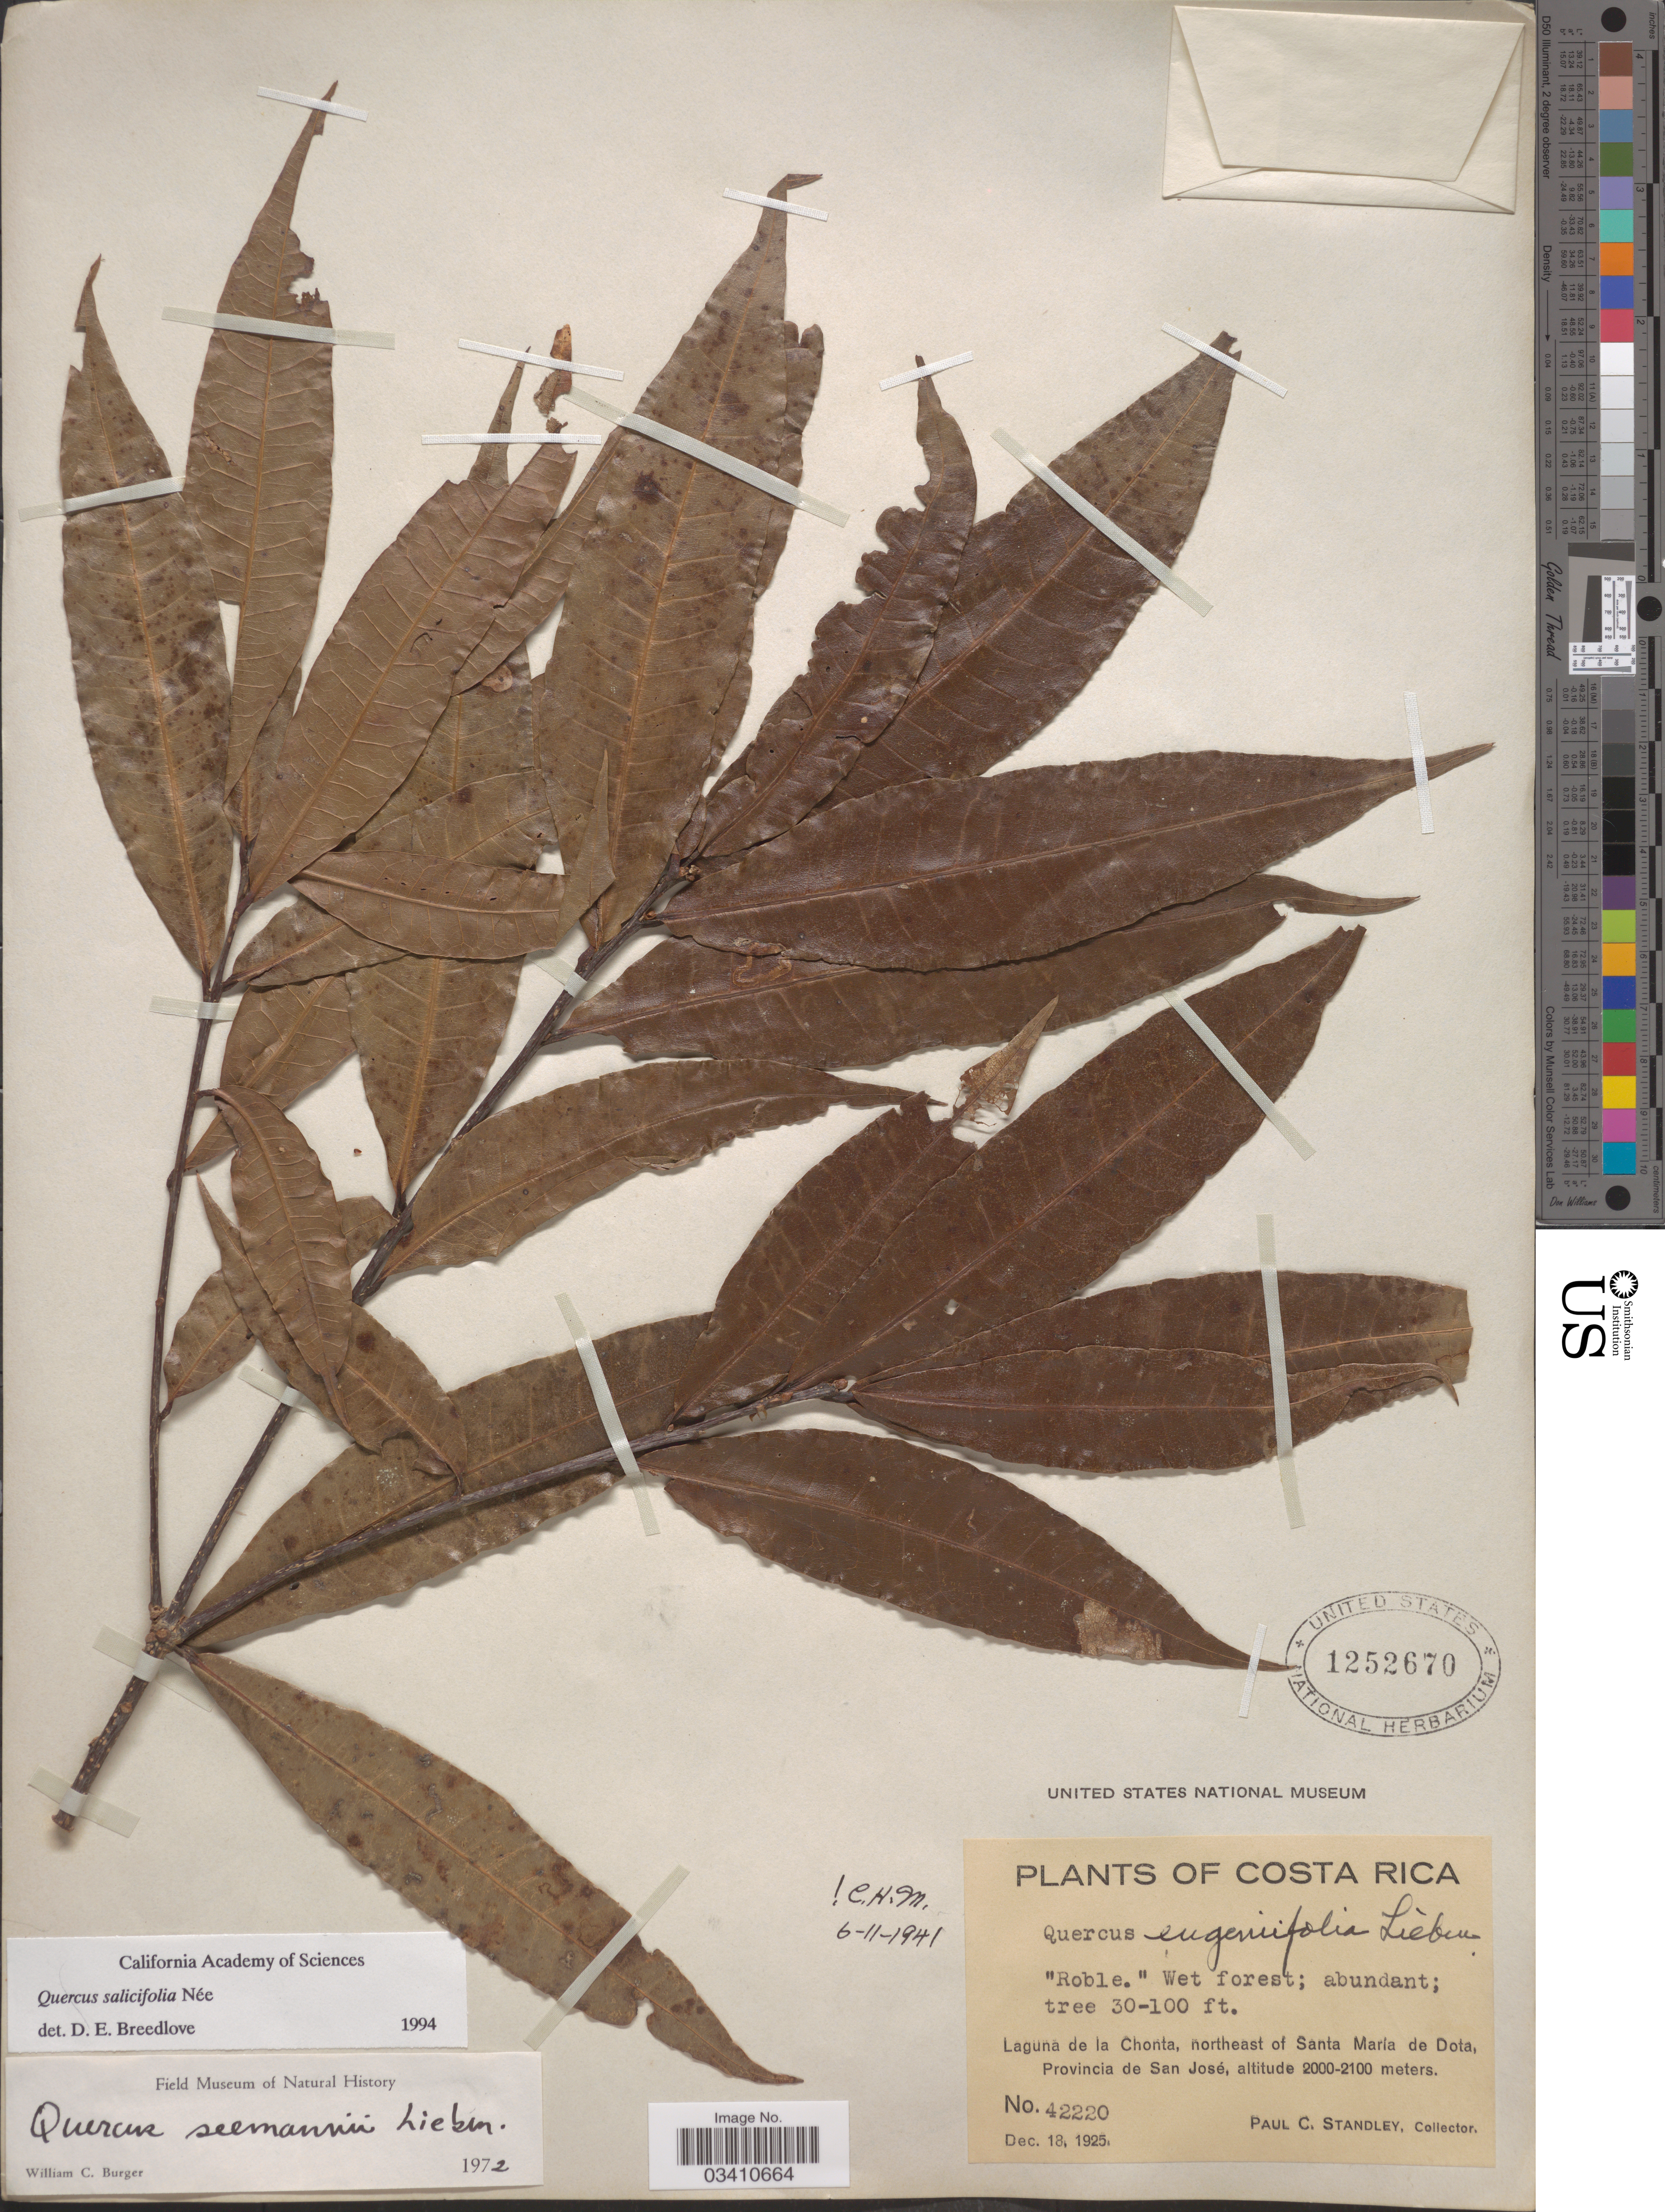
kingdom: Plantae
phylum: Tracheophyta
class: Magnoliopsida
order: Fagales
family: Fagaceae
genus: Quercus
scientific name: Quercus salicifolia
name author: Née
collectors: P. C. Standley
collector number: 42220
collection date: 1925-12-18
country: Costa Rica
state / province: San José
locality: Laguna de la Chonta, northeast of Santa María de Dota.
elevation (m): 2000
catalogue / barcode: US 1252670